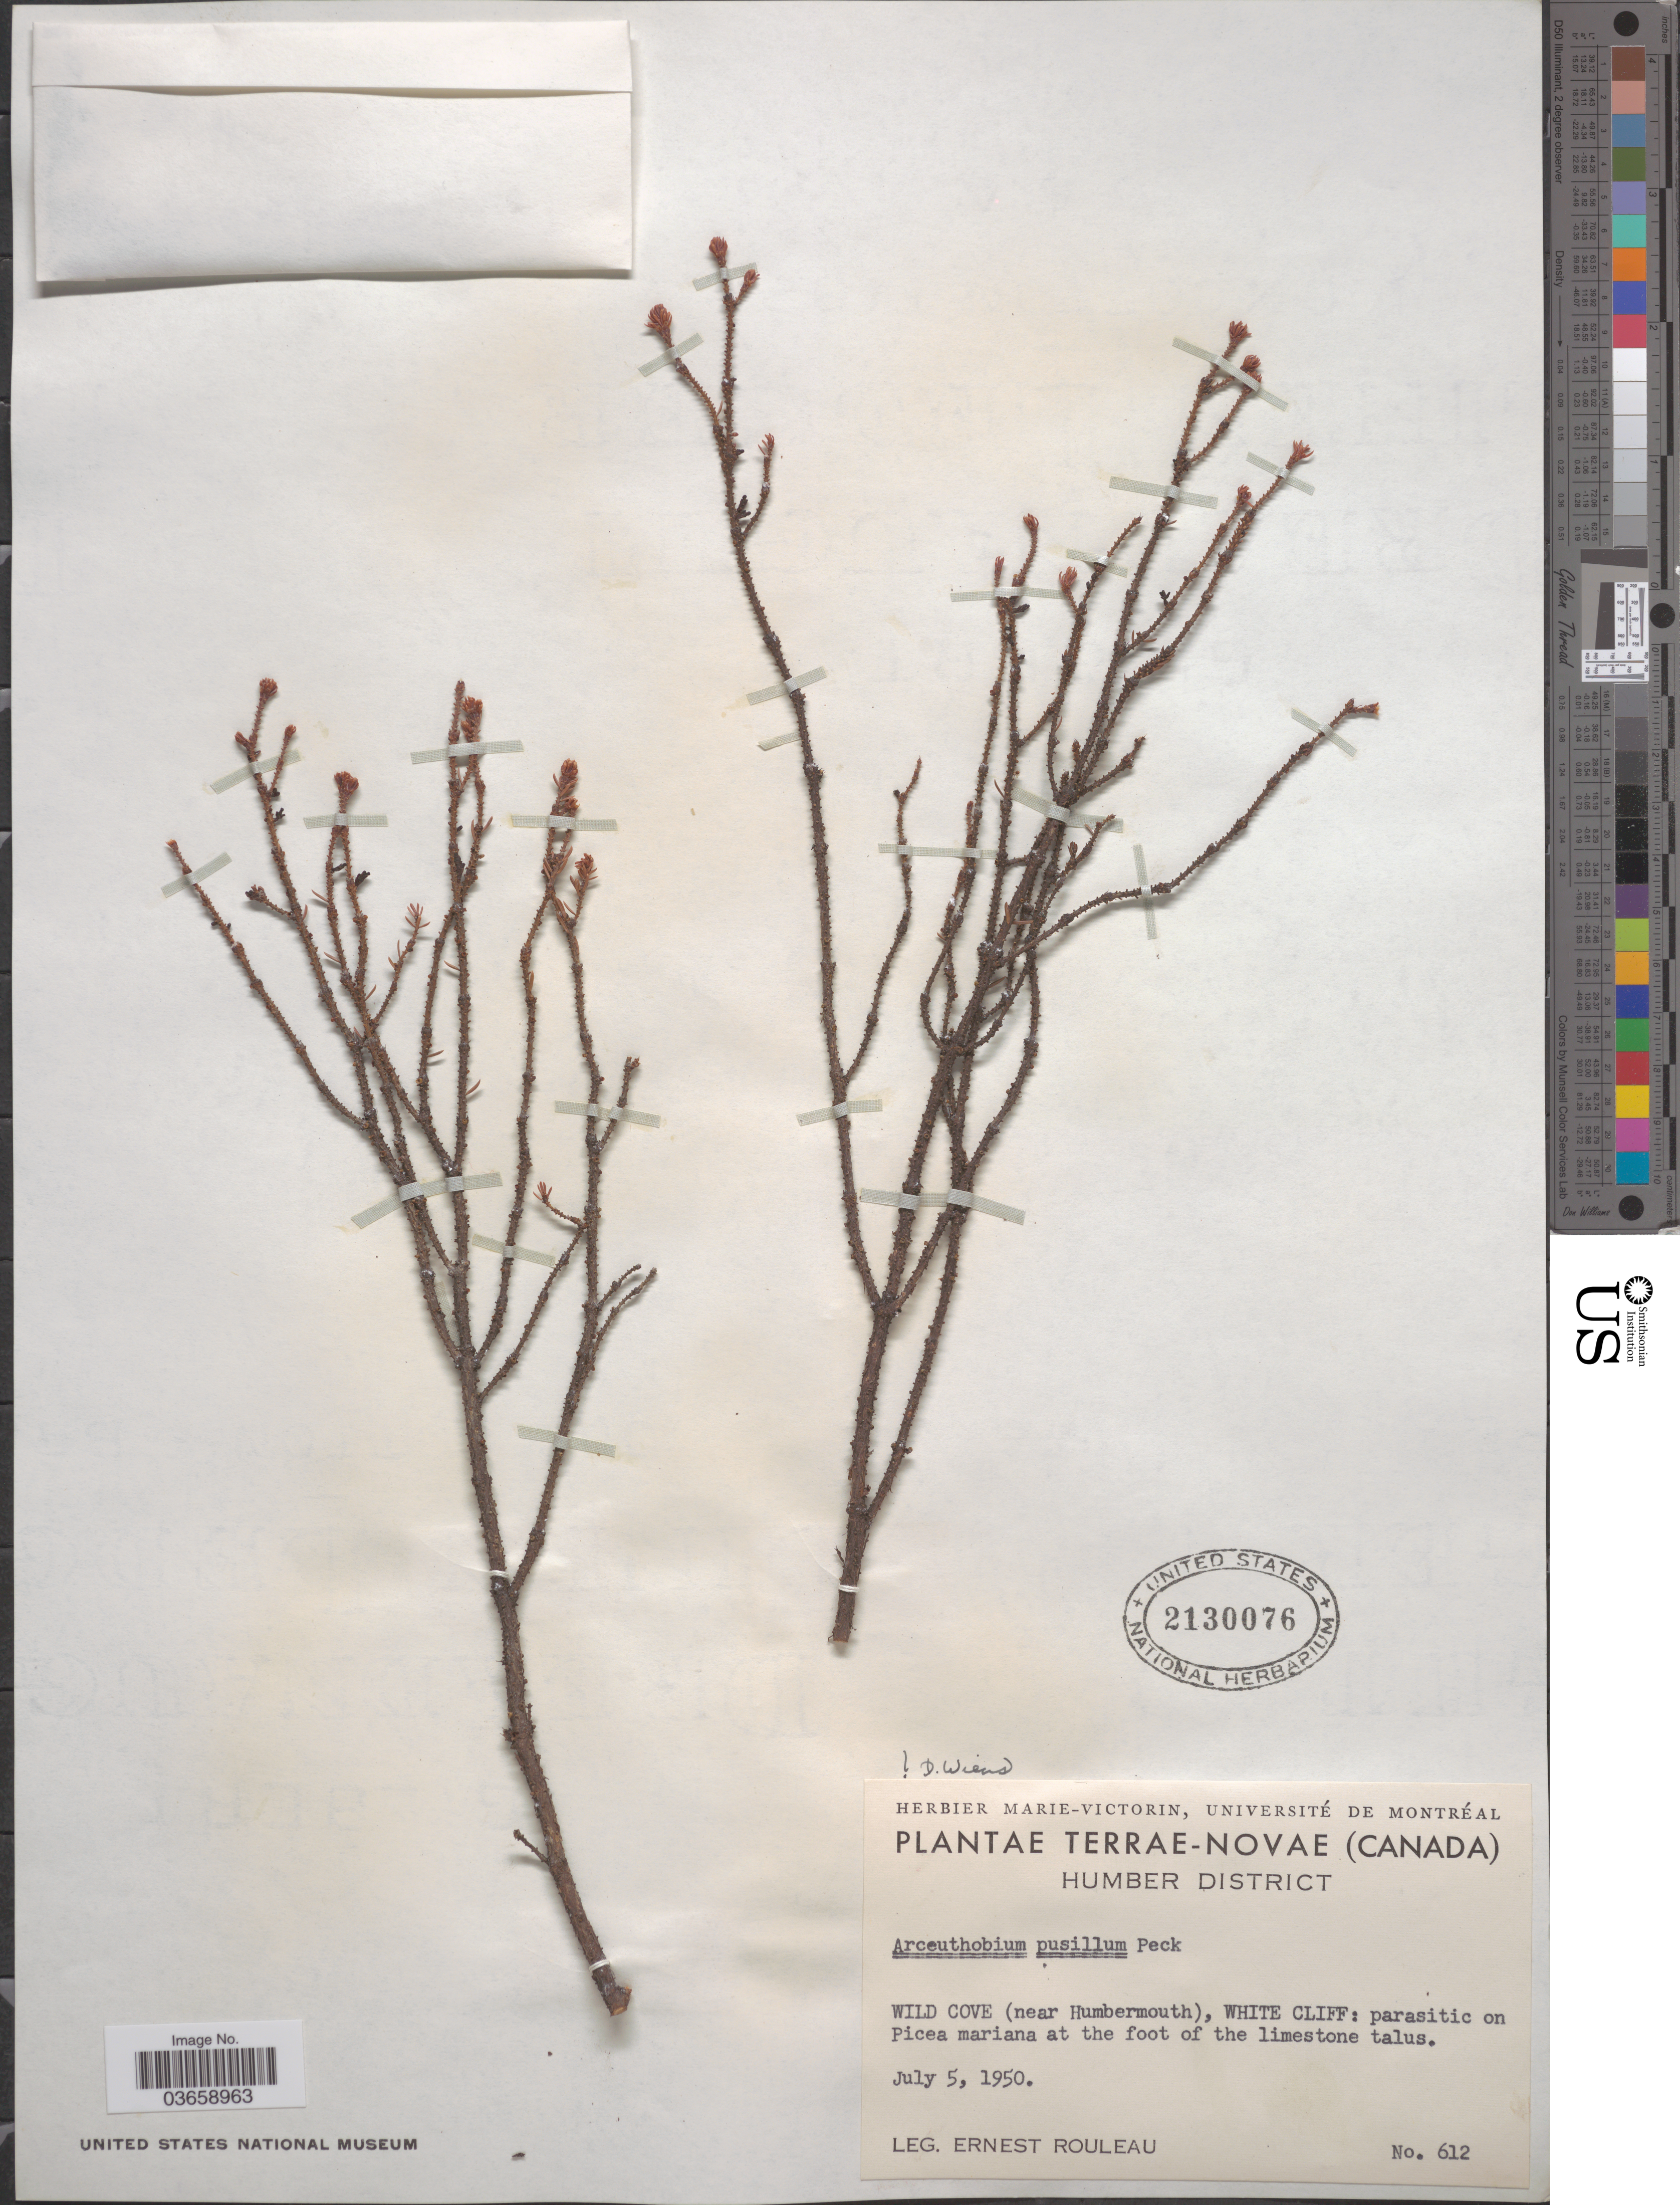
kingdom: Plantae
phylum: Tracheophyta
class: Magnoliopsida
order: Santalales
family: Viscaceae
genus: Arceuthobium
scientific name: Arceuthobium pusillum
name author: Peck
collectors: J. Rouleau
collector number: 612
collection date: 1950-07-05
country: Canada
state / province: Newfoundland and Labrador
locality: Terrae-Novae Humber District. Wild Cove (near Humbermouth), White Cliff.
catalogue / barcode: US 2130076